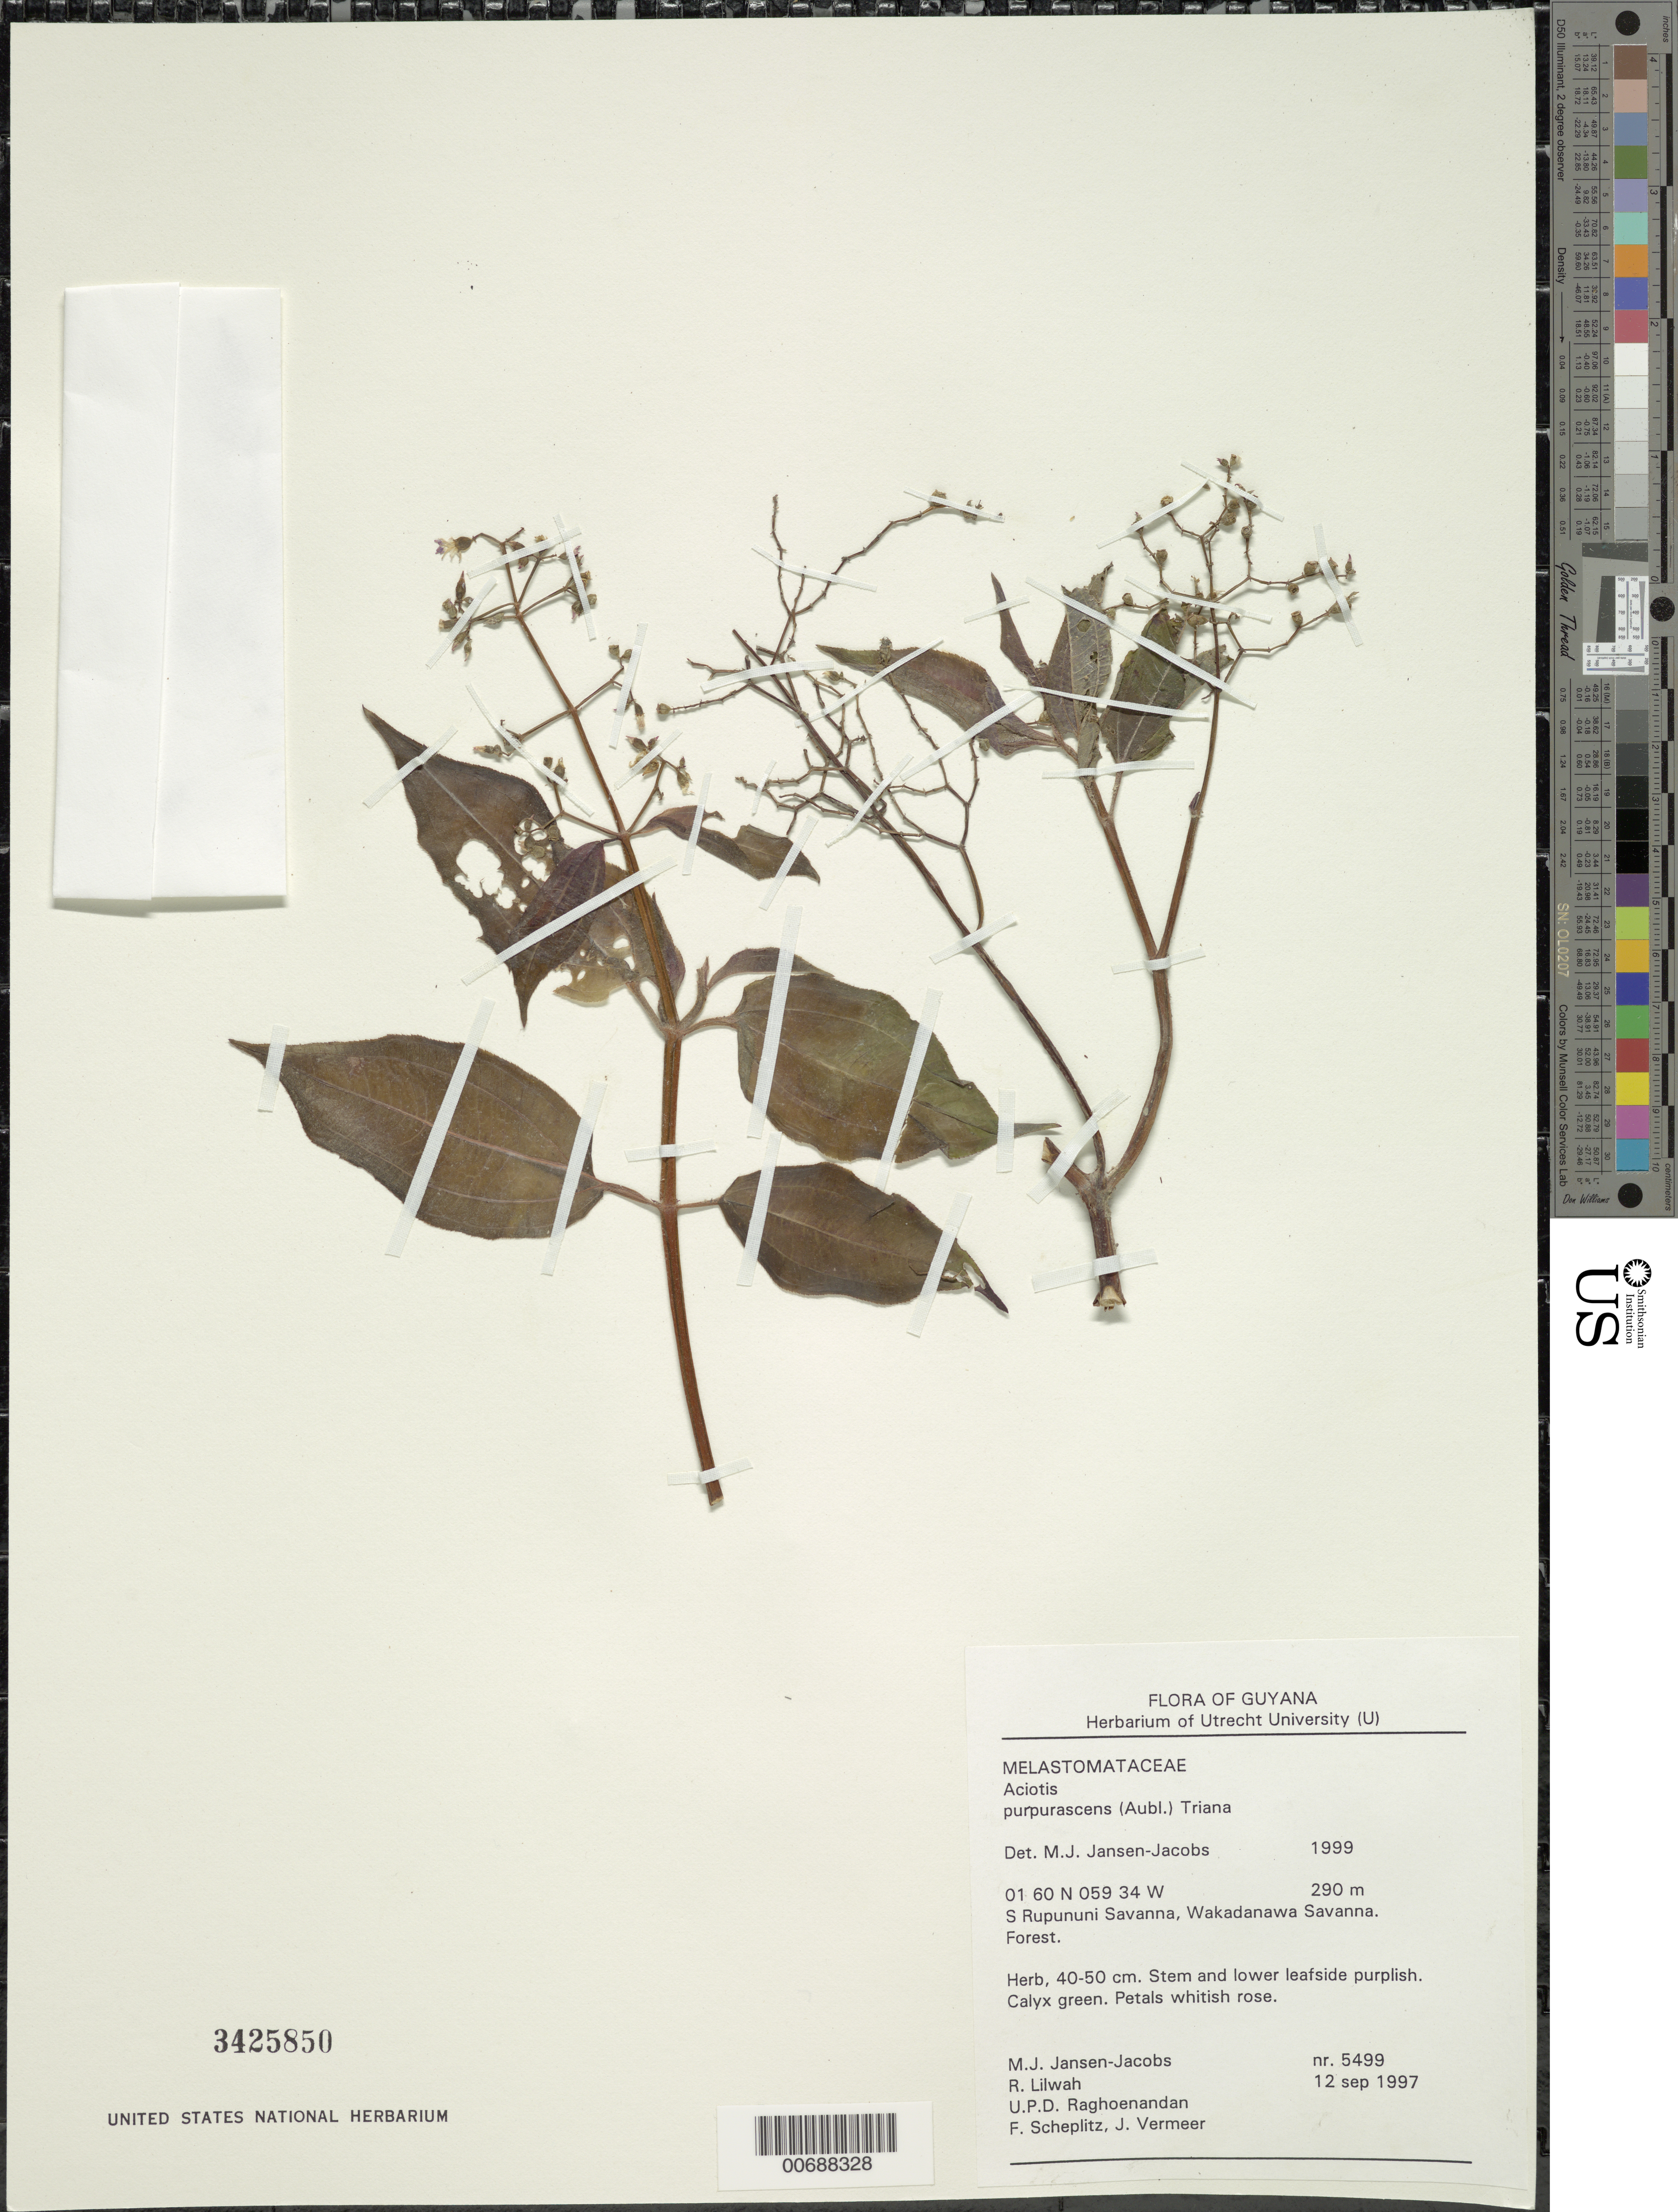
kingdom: Plantae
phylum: Tracheophyta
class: Magnoliopsida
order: Myrtales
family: Melastomataceae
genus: Aciotis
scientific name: Aciotis purpurascens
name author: (Aubl.) Triana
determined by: Jansen-Jacobs, M. J., (U), Nationaal Herbarium Nederland, Utrecht University branch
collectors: M. J. Jansen-Jacobs, R. Lilwah, U. Raghoenandan, F. Scheplitz & J. Vermeer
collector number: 5499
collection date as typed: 12-Sep-97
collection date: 1997-09-12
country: Guyana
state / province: U. Takutu-U. Essequibo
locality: S. Rupununi savanna, Wakadanawa Savanna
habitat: Forest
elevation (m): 290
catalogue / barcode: US 3425850